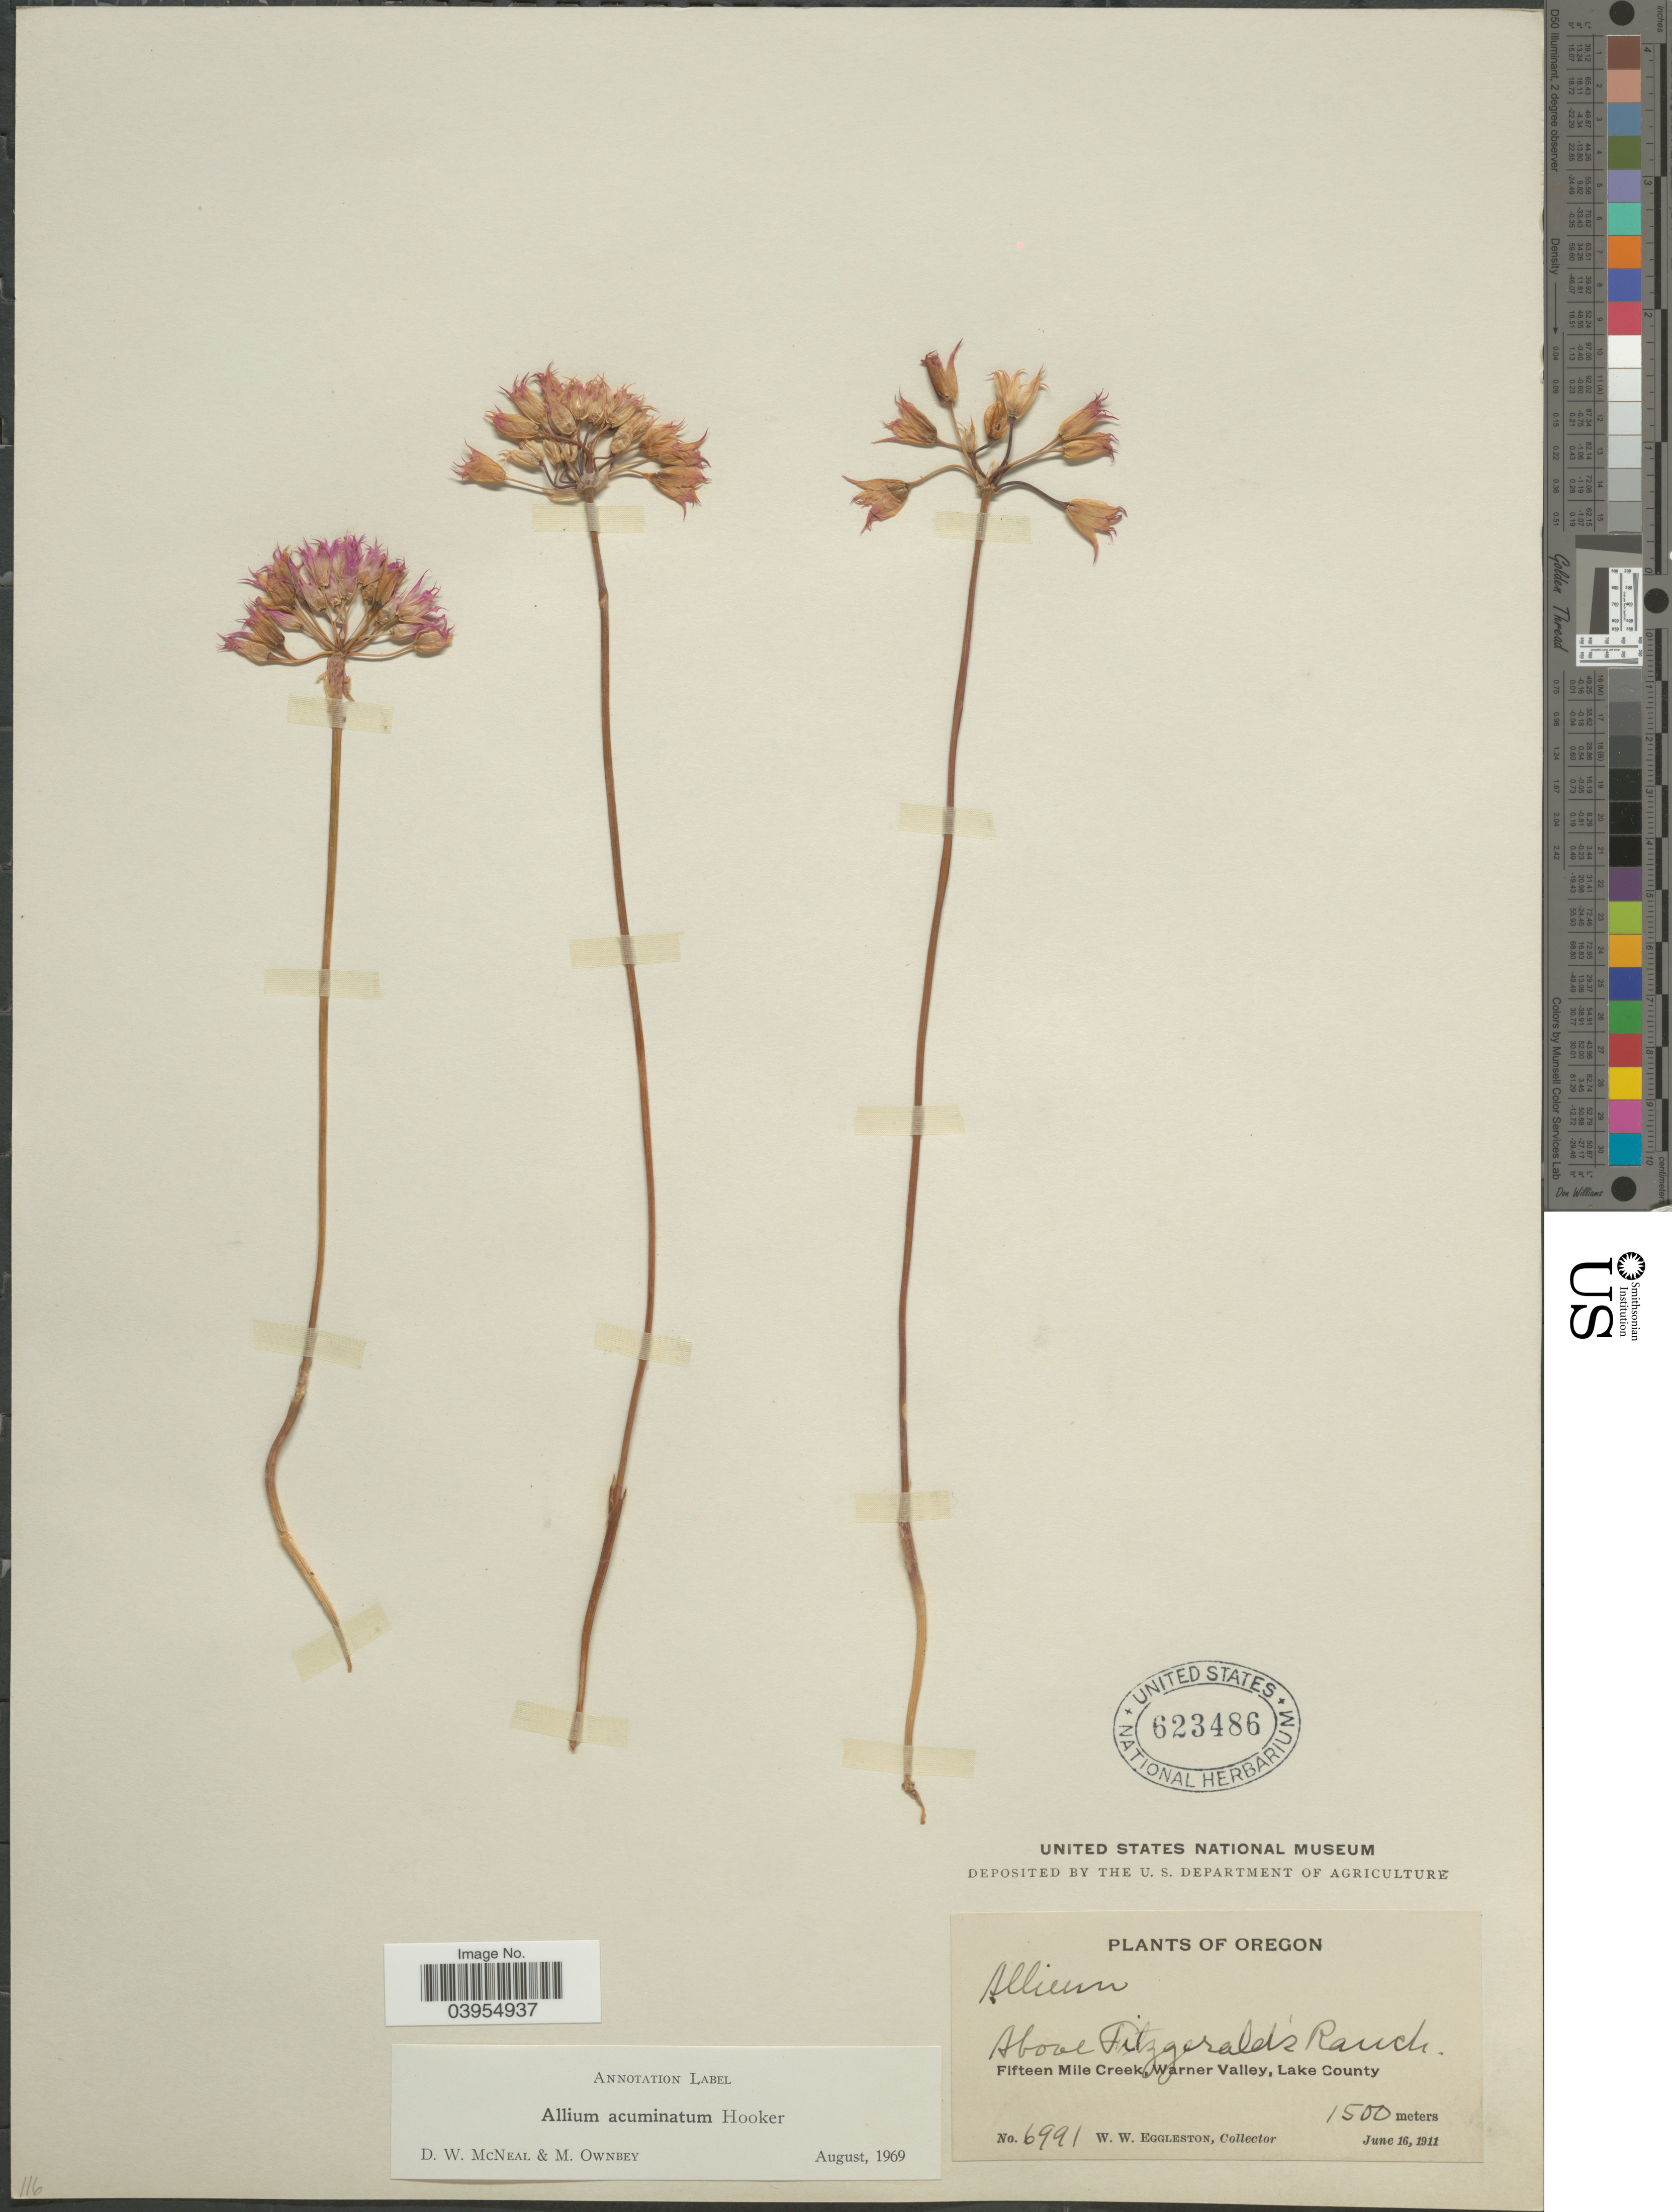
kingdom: Plantae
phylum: Tracheophyta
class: Liliopsida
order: Asparagales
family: Amaryllidaceae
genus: Allium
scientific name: Allium acuminatum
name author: Hook.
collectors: W. W. Eggleston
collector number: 6991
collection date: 1911-06-16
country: United States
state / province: Oregon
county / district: Lake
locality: Above Fitzgerald's Ranch. Fifteen Mile Creek, Warner Valley, Lake County.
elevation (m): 1500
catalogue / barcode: US 623486